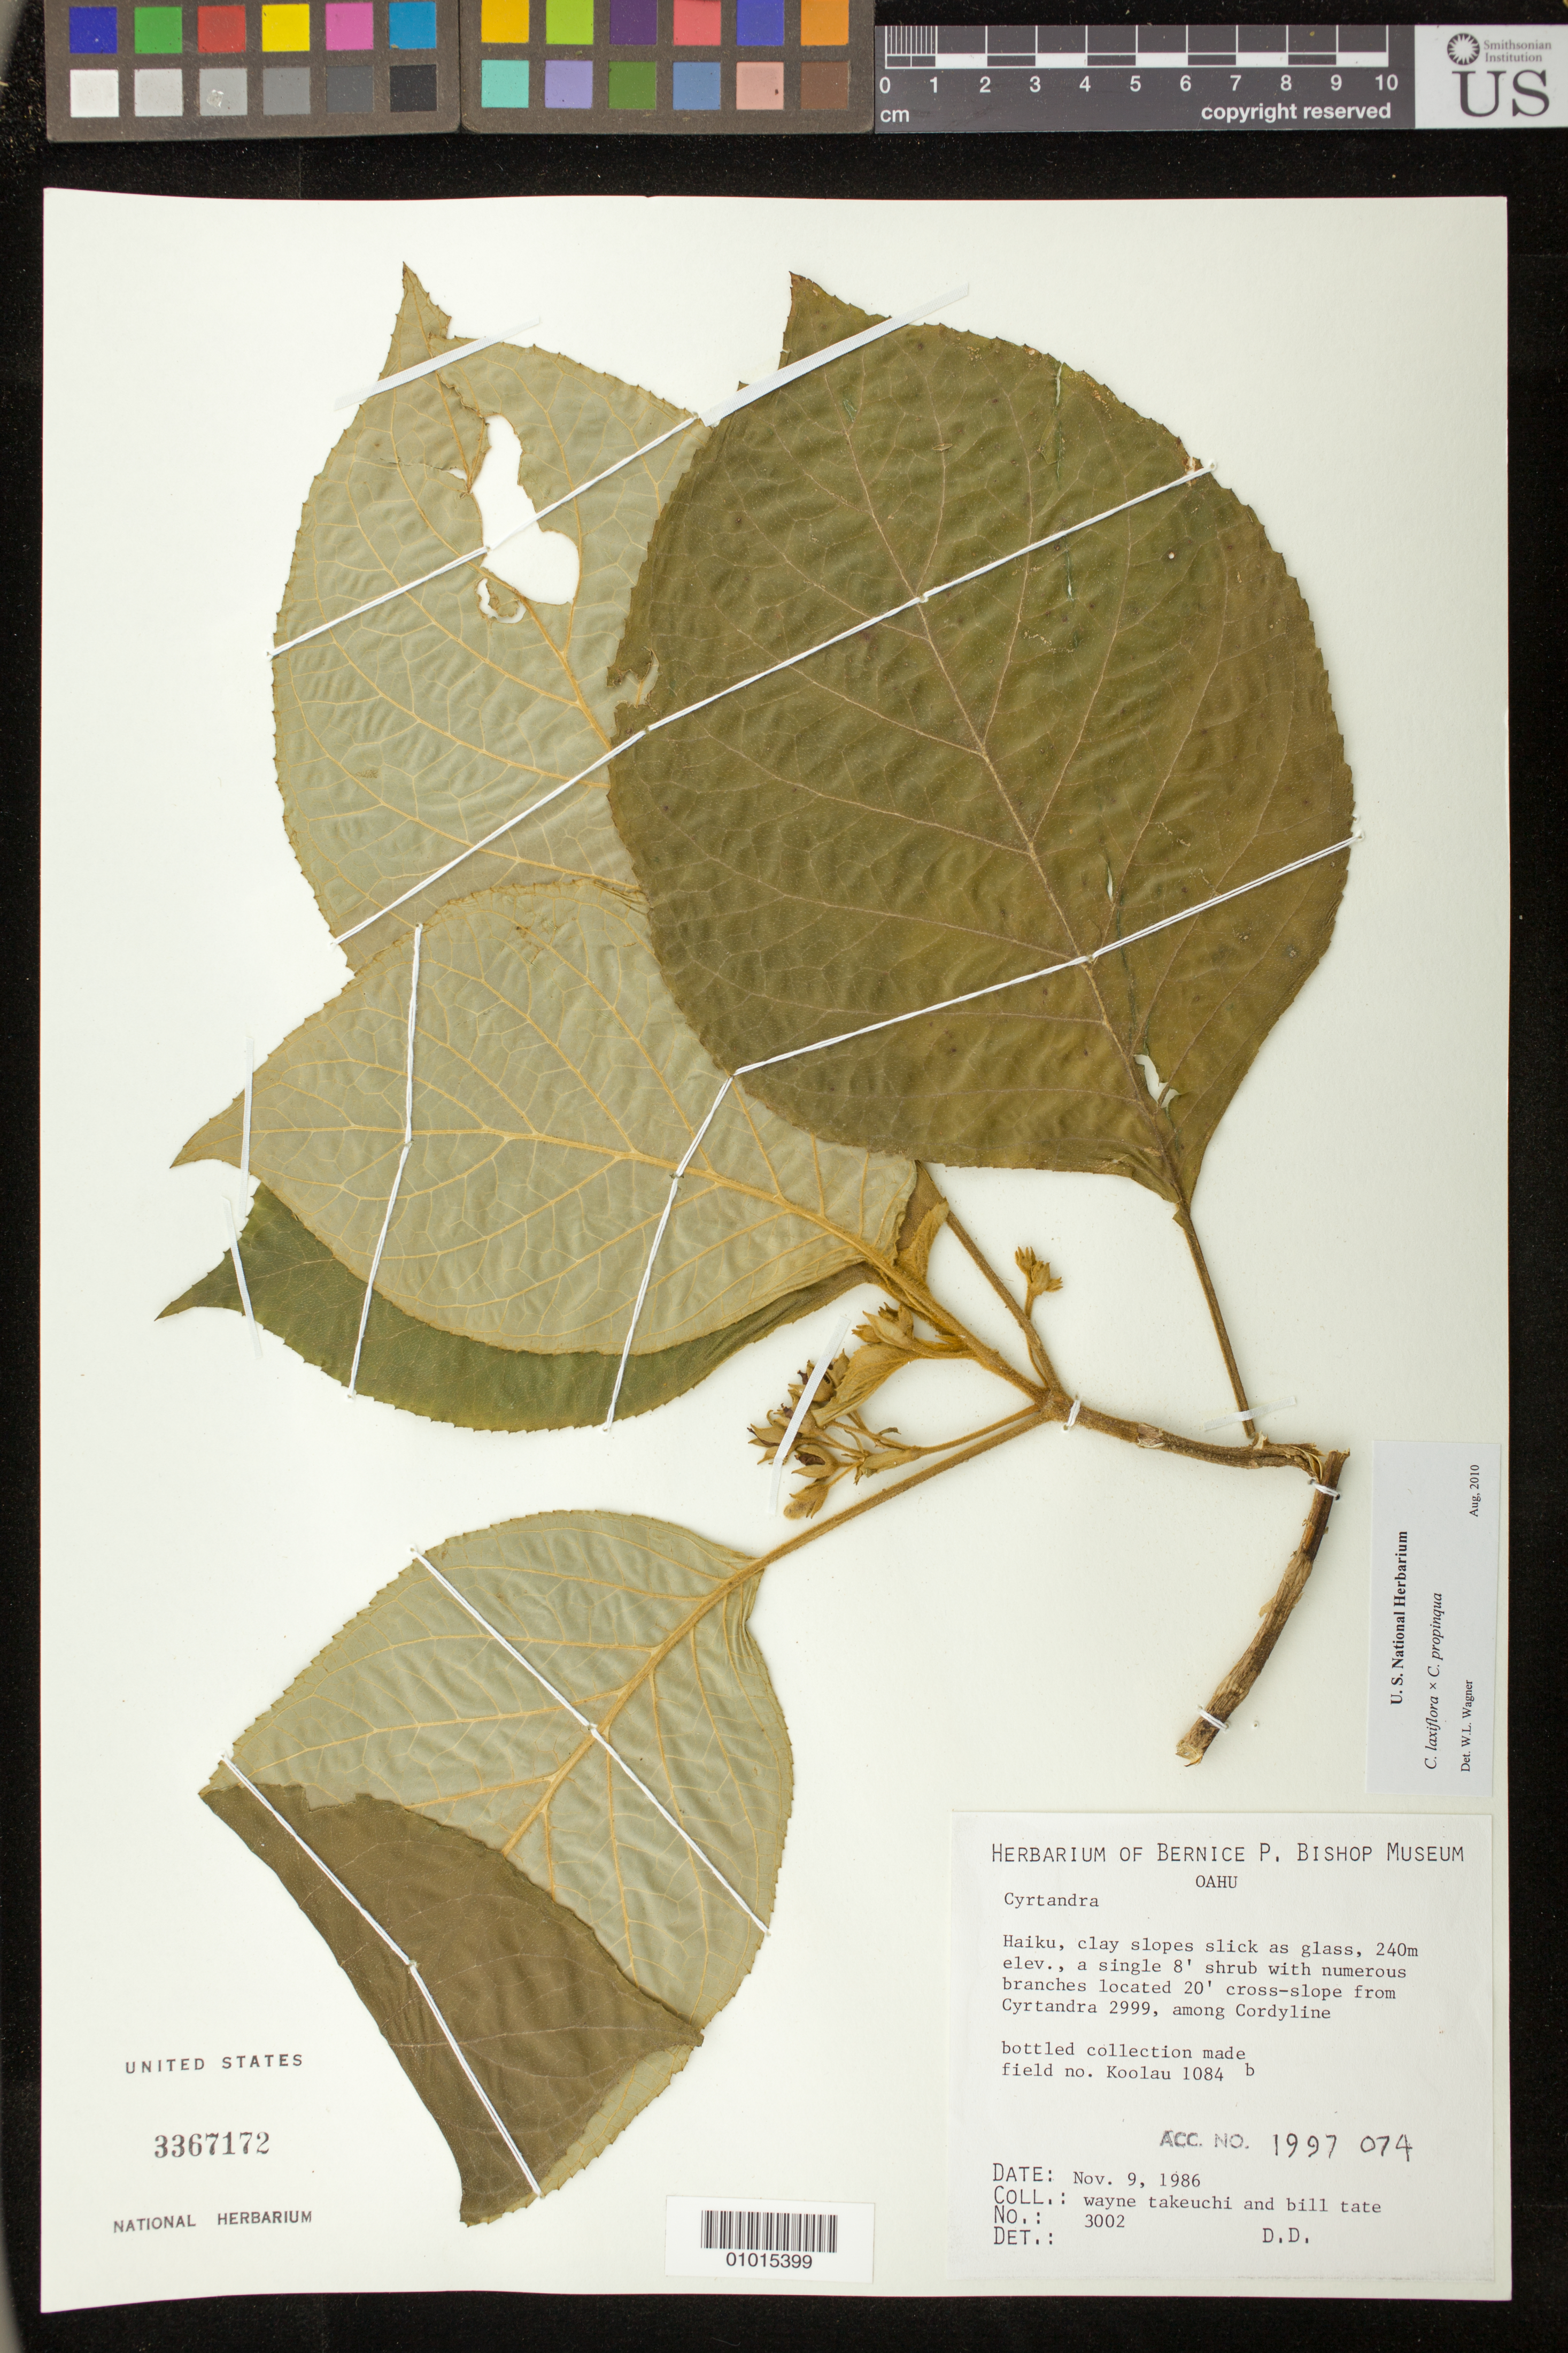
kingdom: Plantae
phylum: Tracheophyta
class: Magnoliopsida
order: Lamiales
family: Gesneriaceae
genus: Cyrtandra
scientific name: Cyrtandra laxiflora x C. propinqua C.N. Forbes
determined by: Wagner, W. L., (BOT), Smithsonian Institution - National Museum of Natural History (UNITED STATES)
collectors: W. N. Takeuchi & B. Tate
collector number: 3002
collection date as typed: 9 Nov 1986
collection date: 1986-11-09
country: United States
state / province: Hawaii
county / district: Honolulu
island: Oahu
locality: Haiku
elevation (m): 240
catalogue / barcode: US 3367172